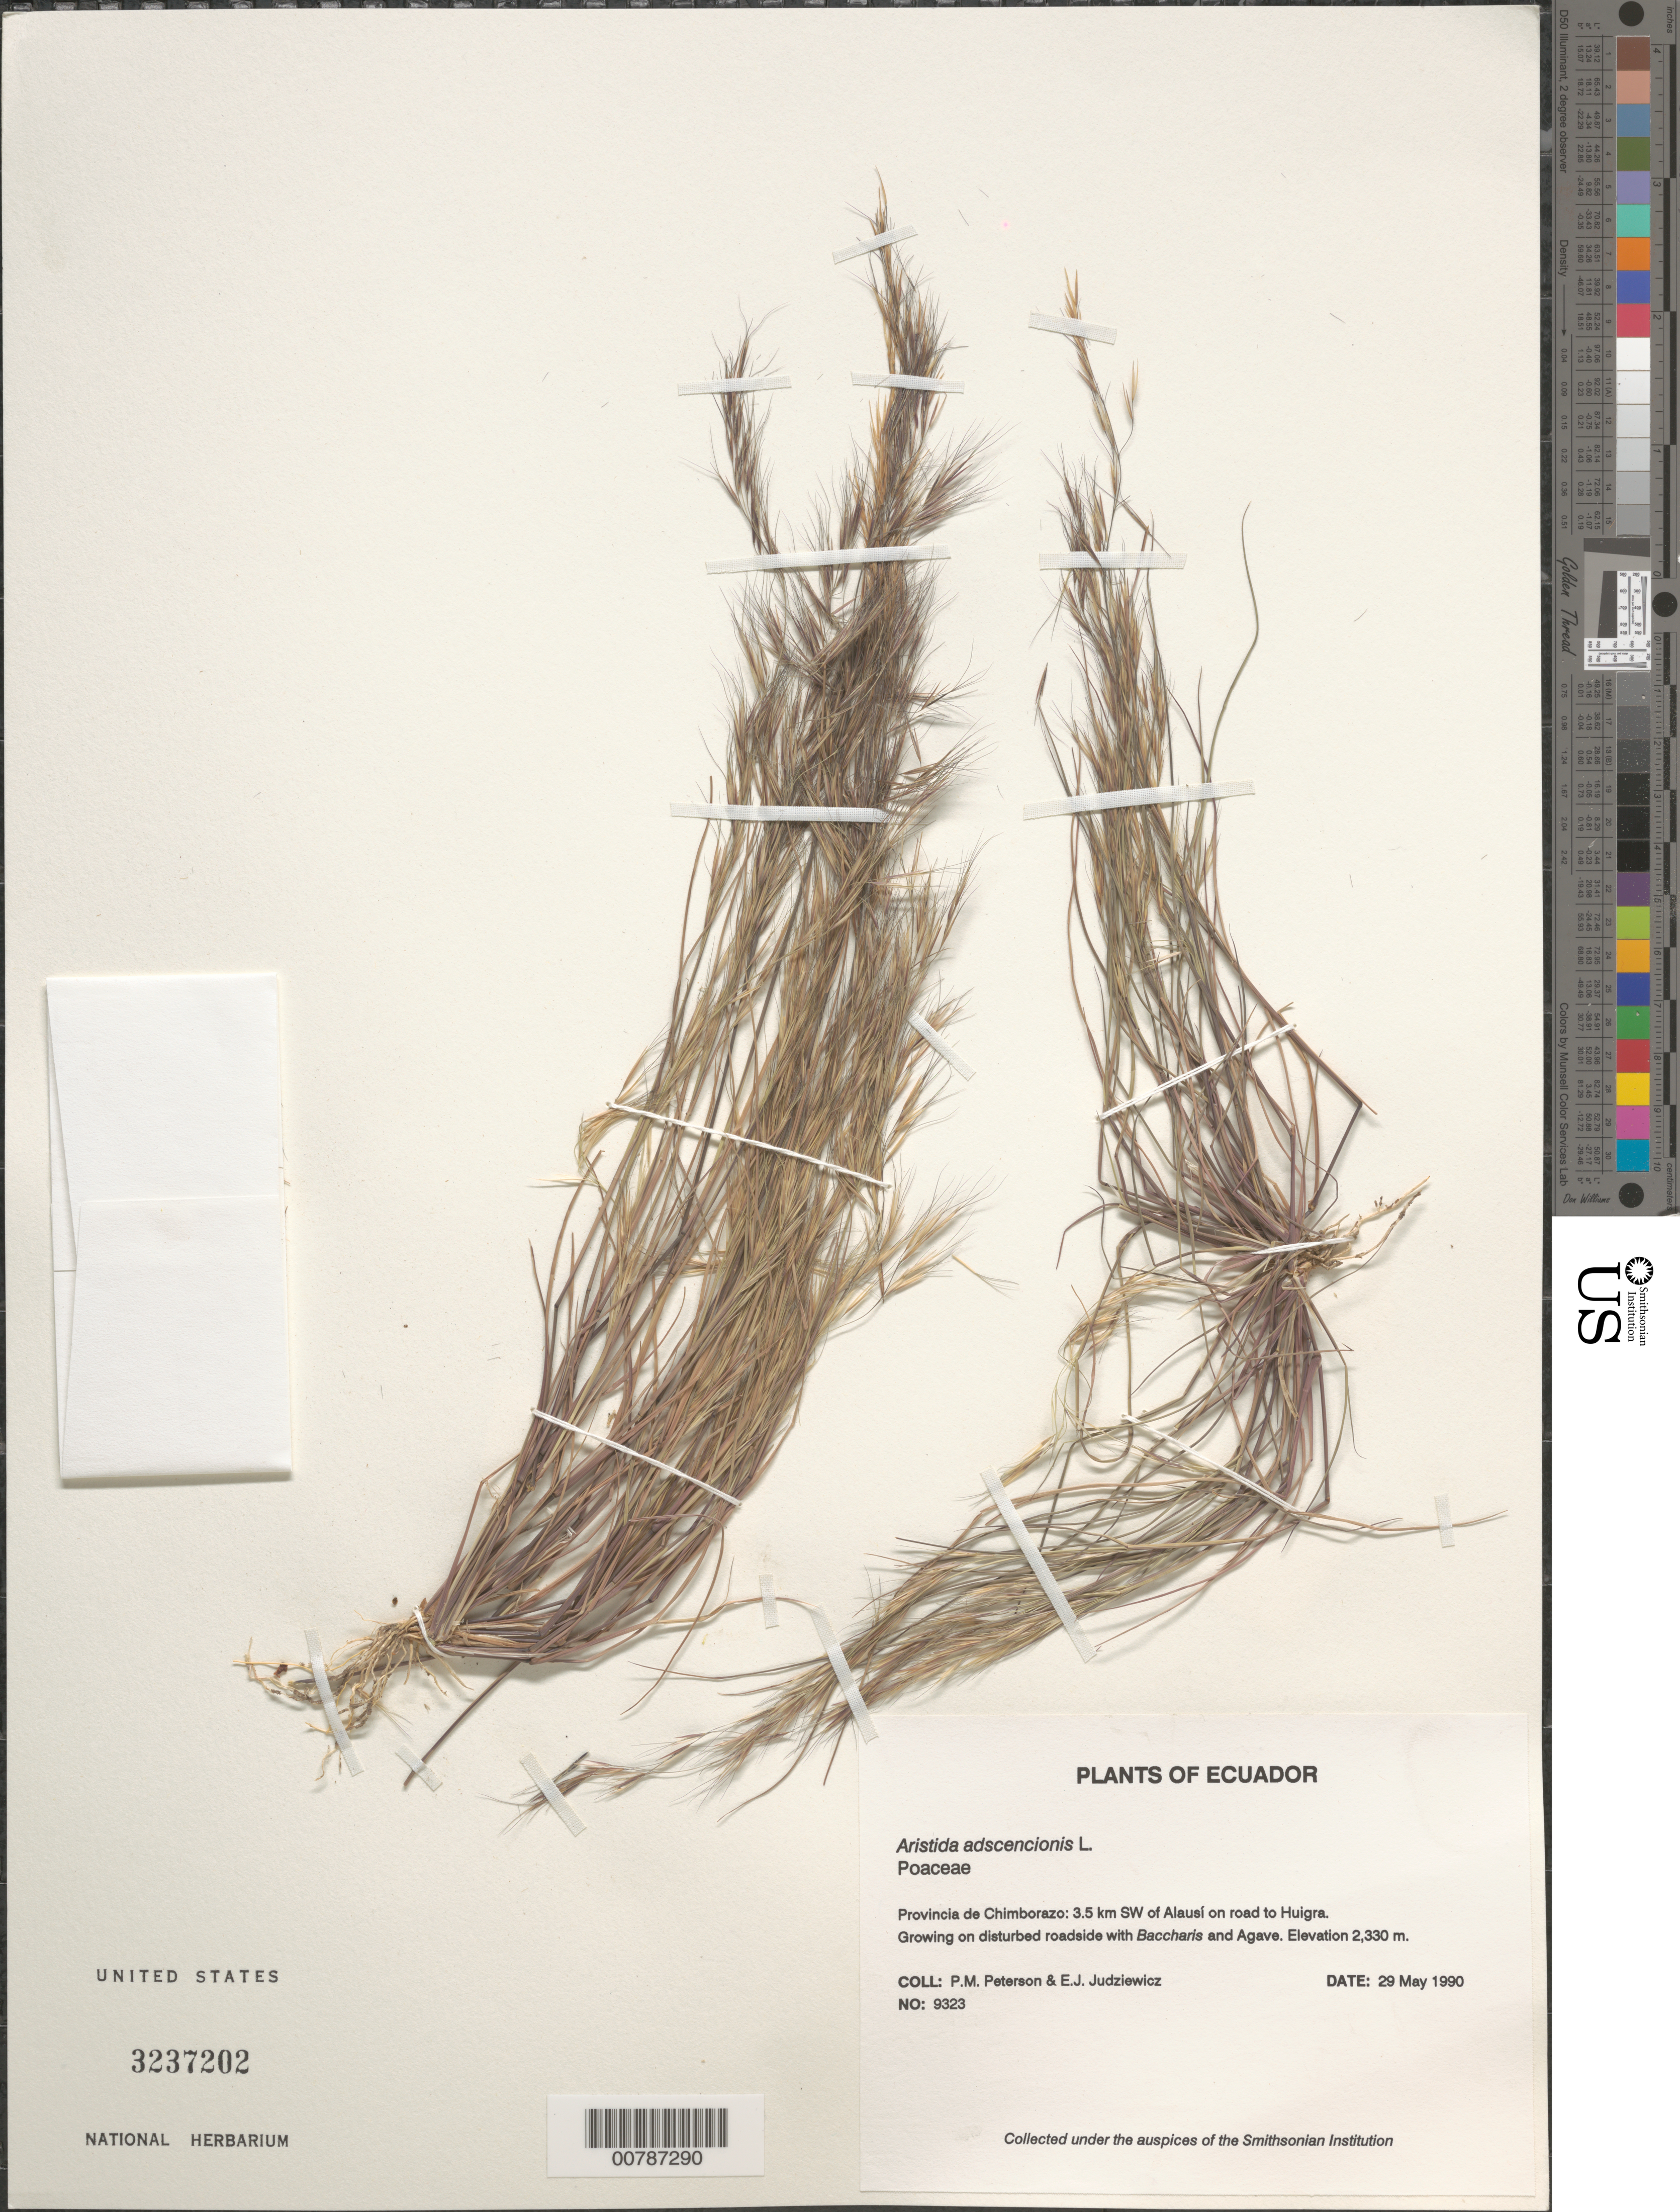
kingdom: Plantae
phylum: Tracheophyta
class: Liliopsida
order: Poales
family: Poaceae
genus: Aristida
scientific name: Aristida adscensionis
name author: L.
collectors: P. M. Peterson & E. J. Judziewicz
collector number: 09323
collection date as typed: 29 May 1990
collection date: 1990-05-29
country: Ecuador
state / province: Chimborazo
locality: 3.5 km SW of Alausí on road to Huigra.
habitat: Growing on disturbed roadside with Baccharis and Agave.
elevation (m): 2330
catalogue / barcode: US 3237202